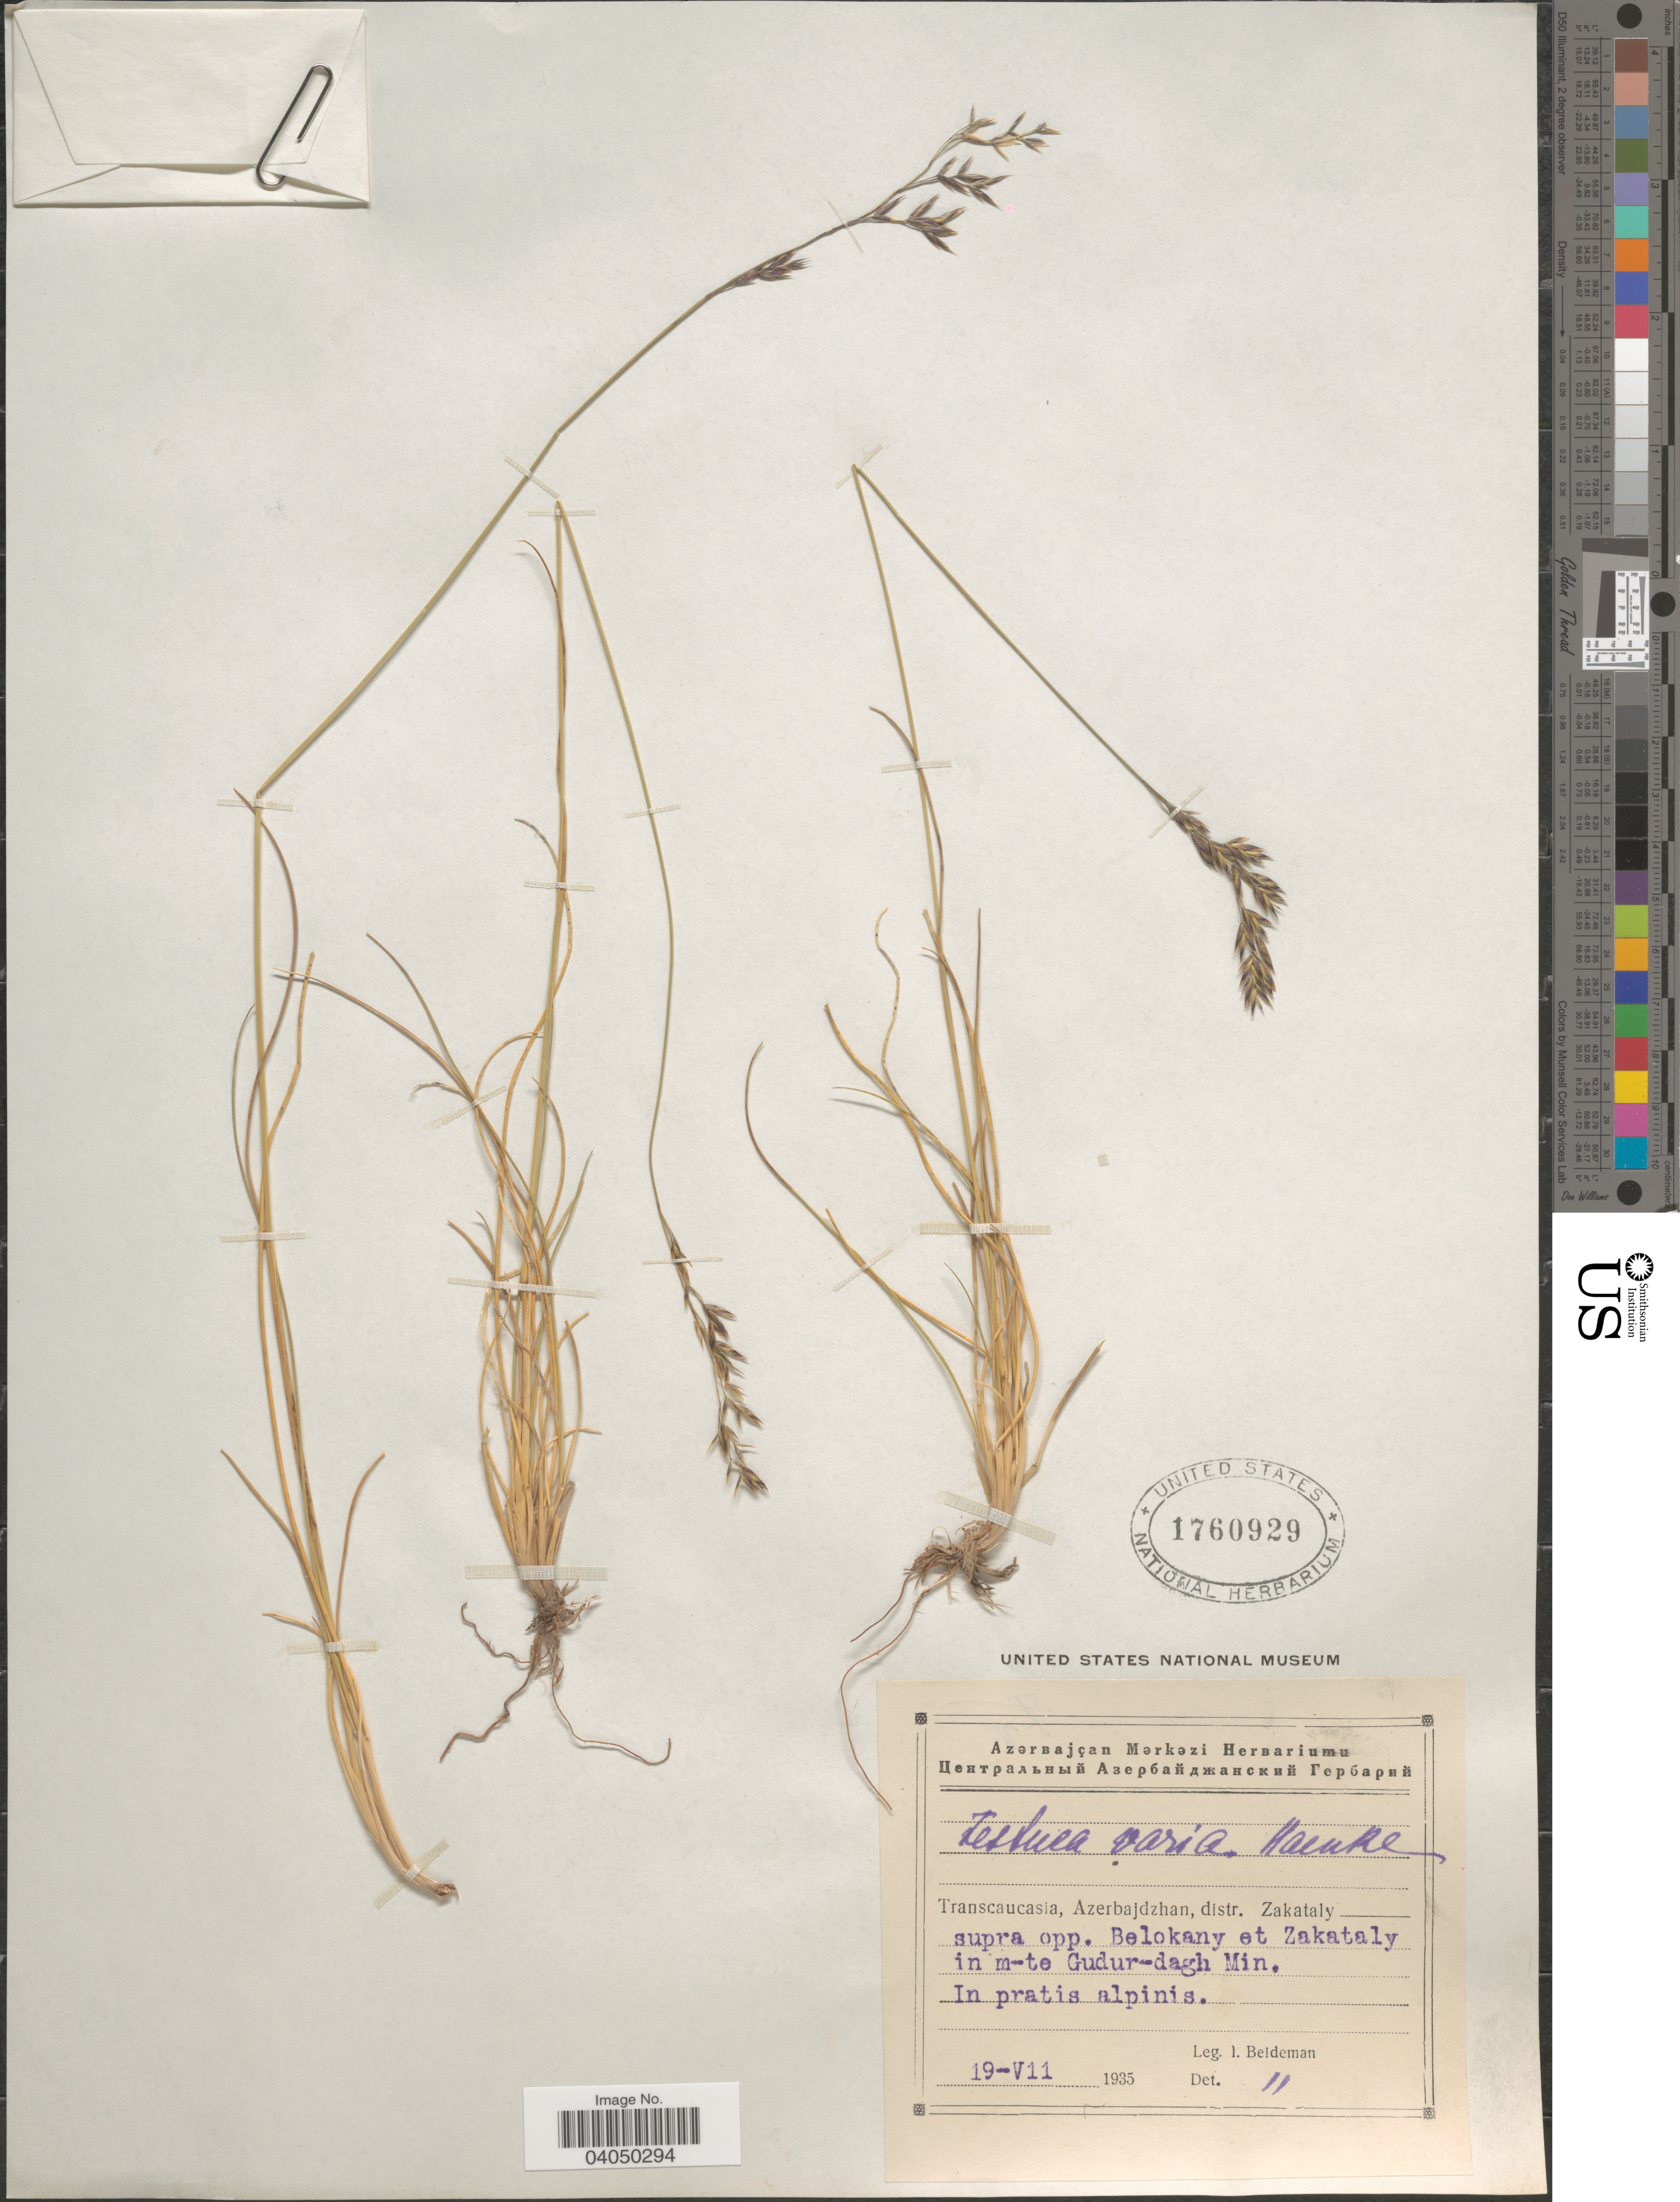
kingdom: Plantae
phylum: Tracheophyta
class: Liliopsida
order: Poales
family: Poaceae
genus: Festuca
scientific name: Festuca varia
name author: Haenke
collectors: I. Beideman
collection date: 1935-07-19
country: Azerbaijan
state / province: Zaqatala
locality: Transcaucasia, Azerbajdzhan, distr. Zakataly supra opp. Belokany et Zakataly in m-te Gudur-dagh Min.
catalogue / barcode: US 1760929